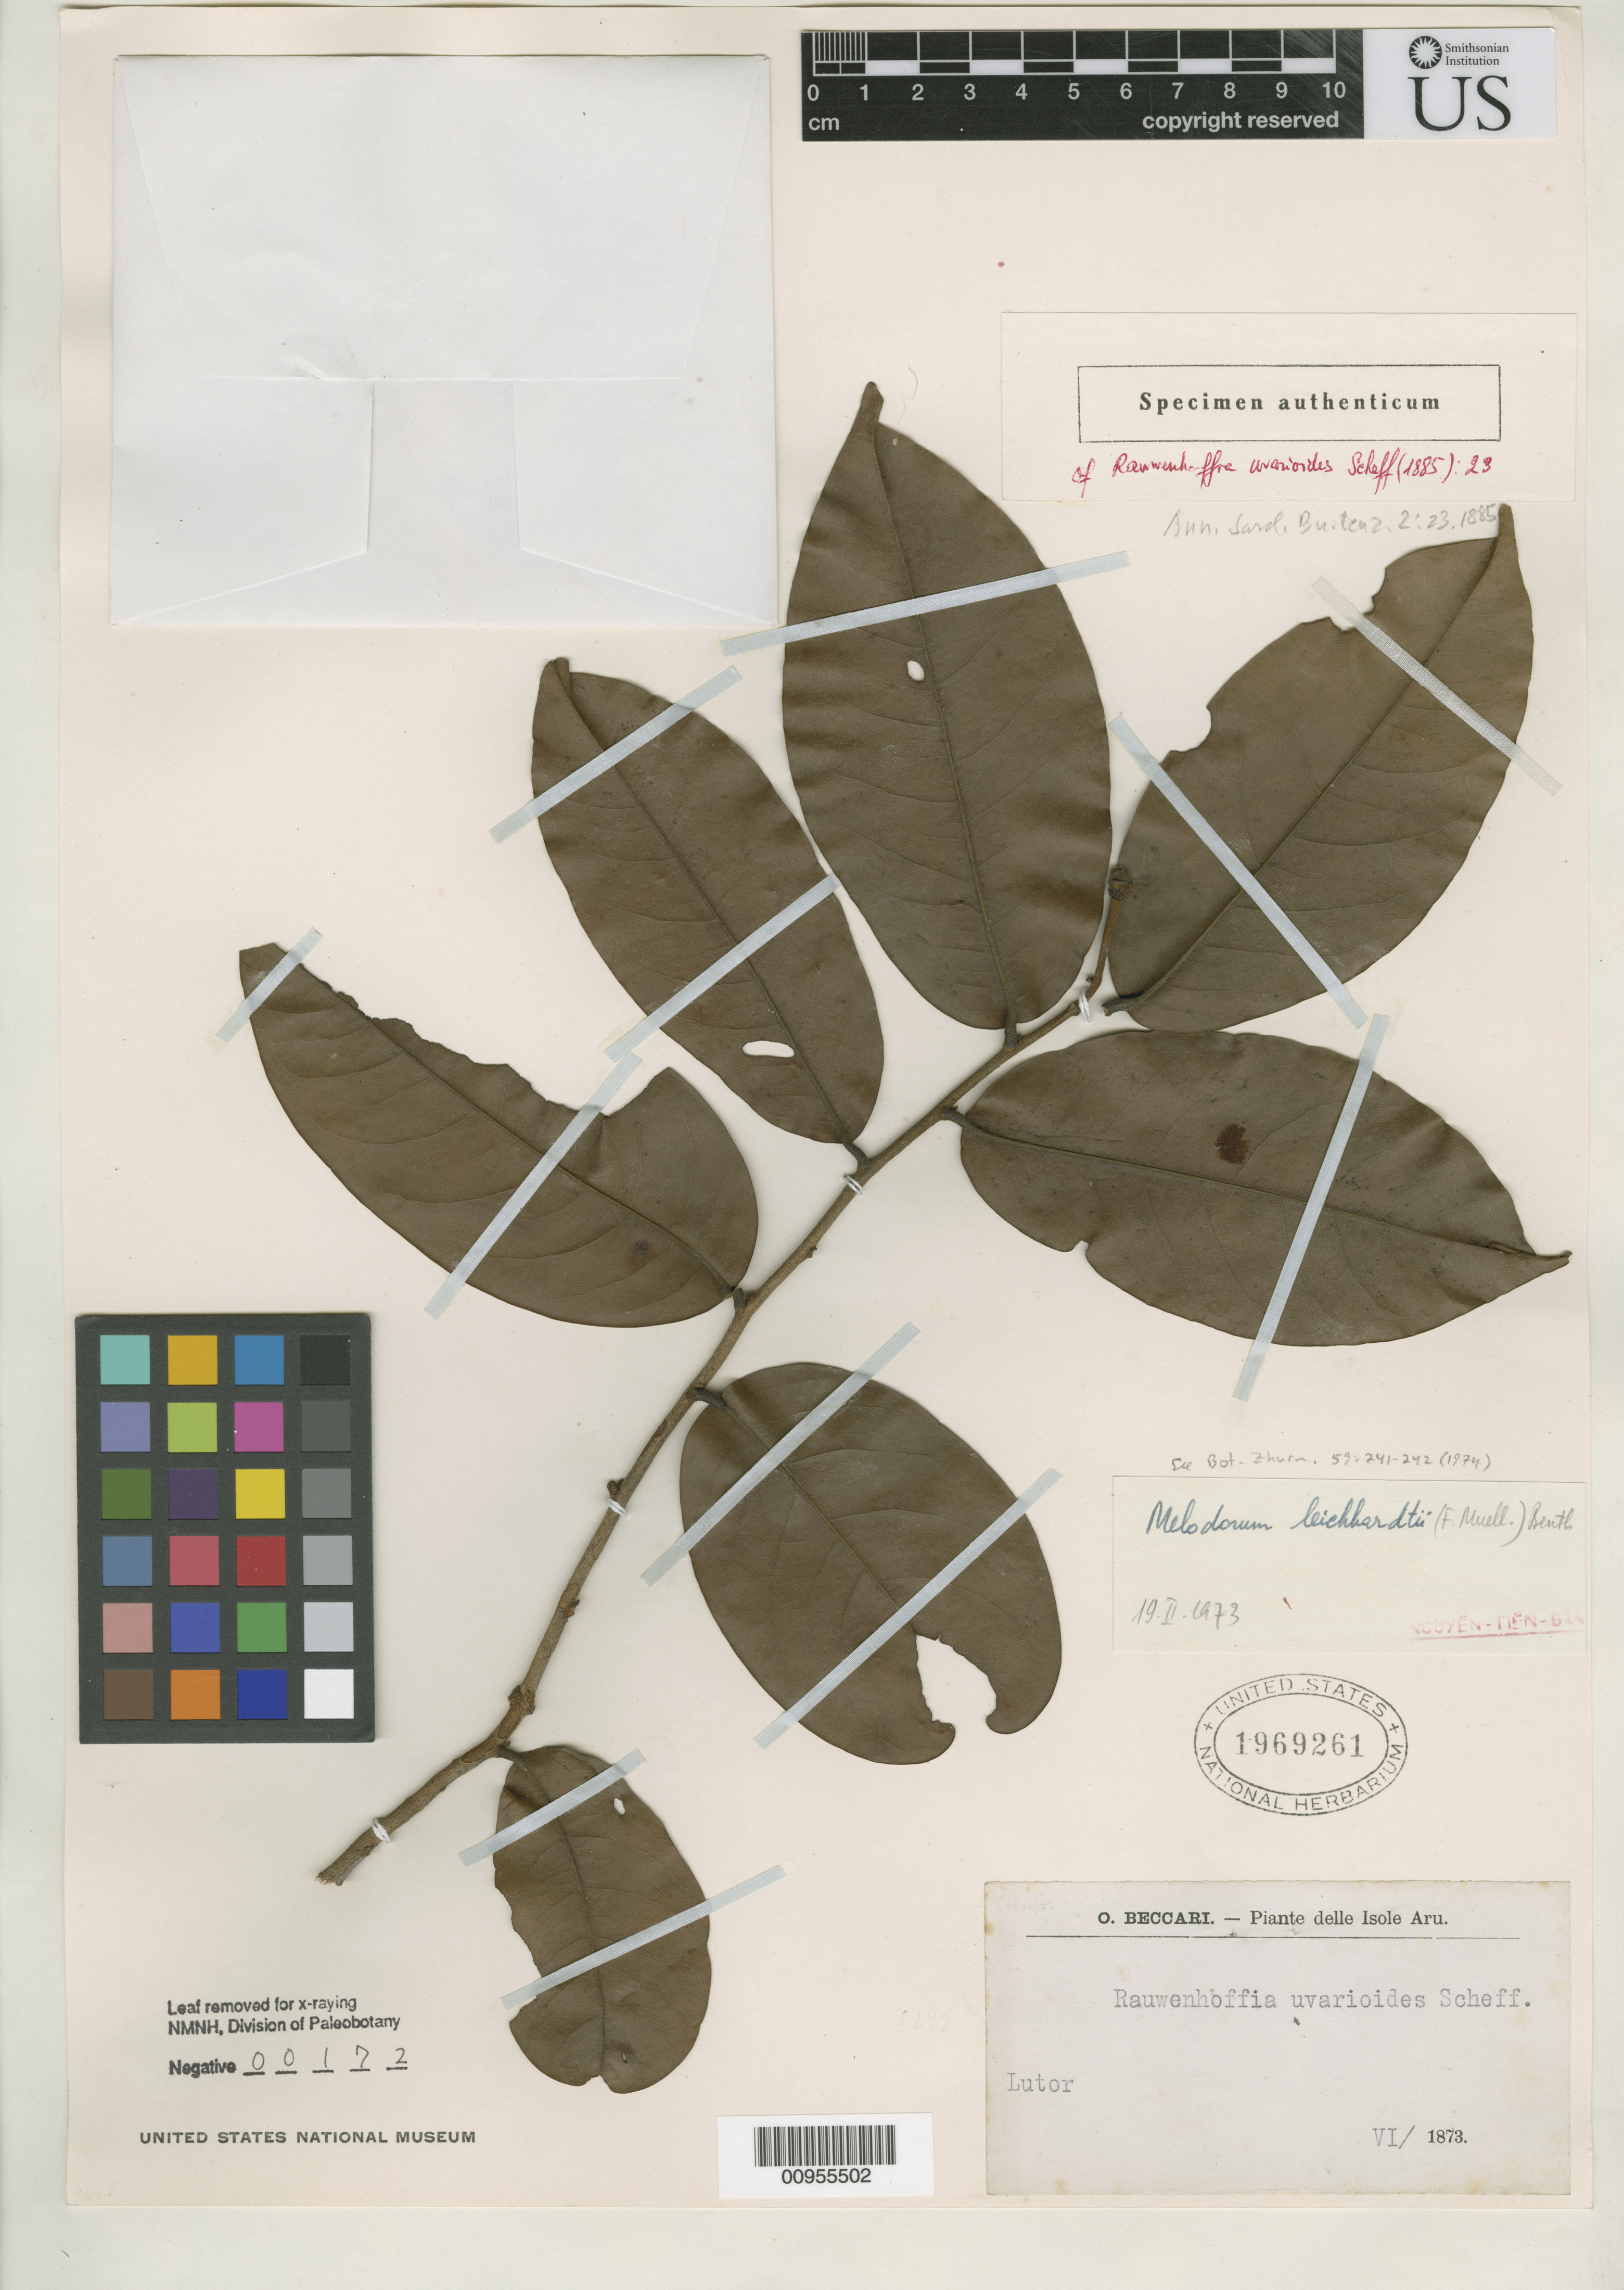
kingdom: Plantae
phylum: Tracheophyta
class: Magnoliopsida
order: Magnoliales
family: Annonaceae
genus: Rauwenhoffia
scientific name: Rauwenhoffia uvarioides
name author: Scheff.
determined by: Ban, Y. -T.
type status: Syntype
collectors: O. Beccari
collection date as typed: Jun 1873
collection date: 1873-06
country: Indonesia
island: Lutor Island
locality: Isole Aru. Lutor.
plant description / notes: See Diels, Bot. Jahrb. Syst. 49: 125 (1912) and Ban, Bot. Zhurn. 59: 241-244 (1974).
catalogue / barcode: US 1969261